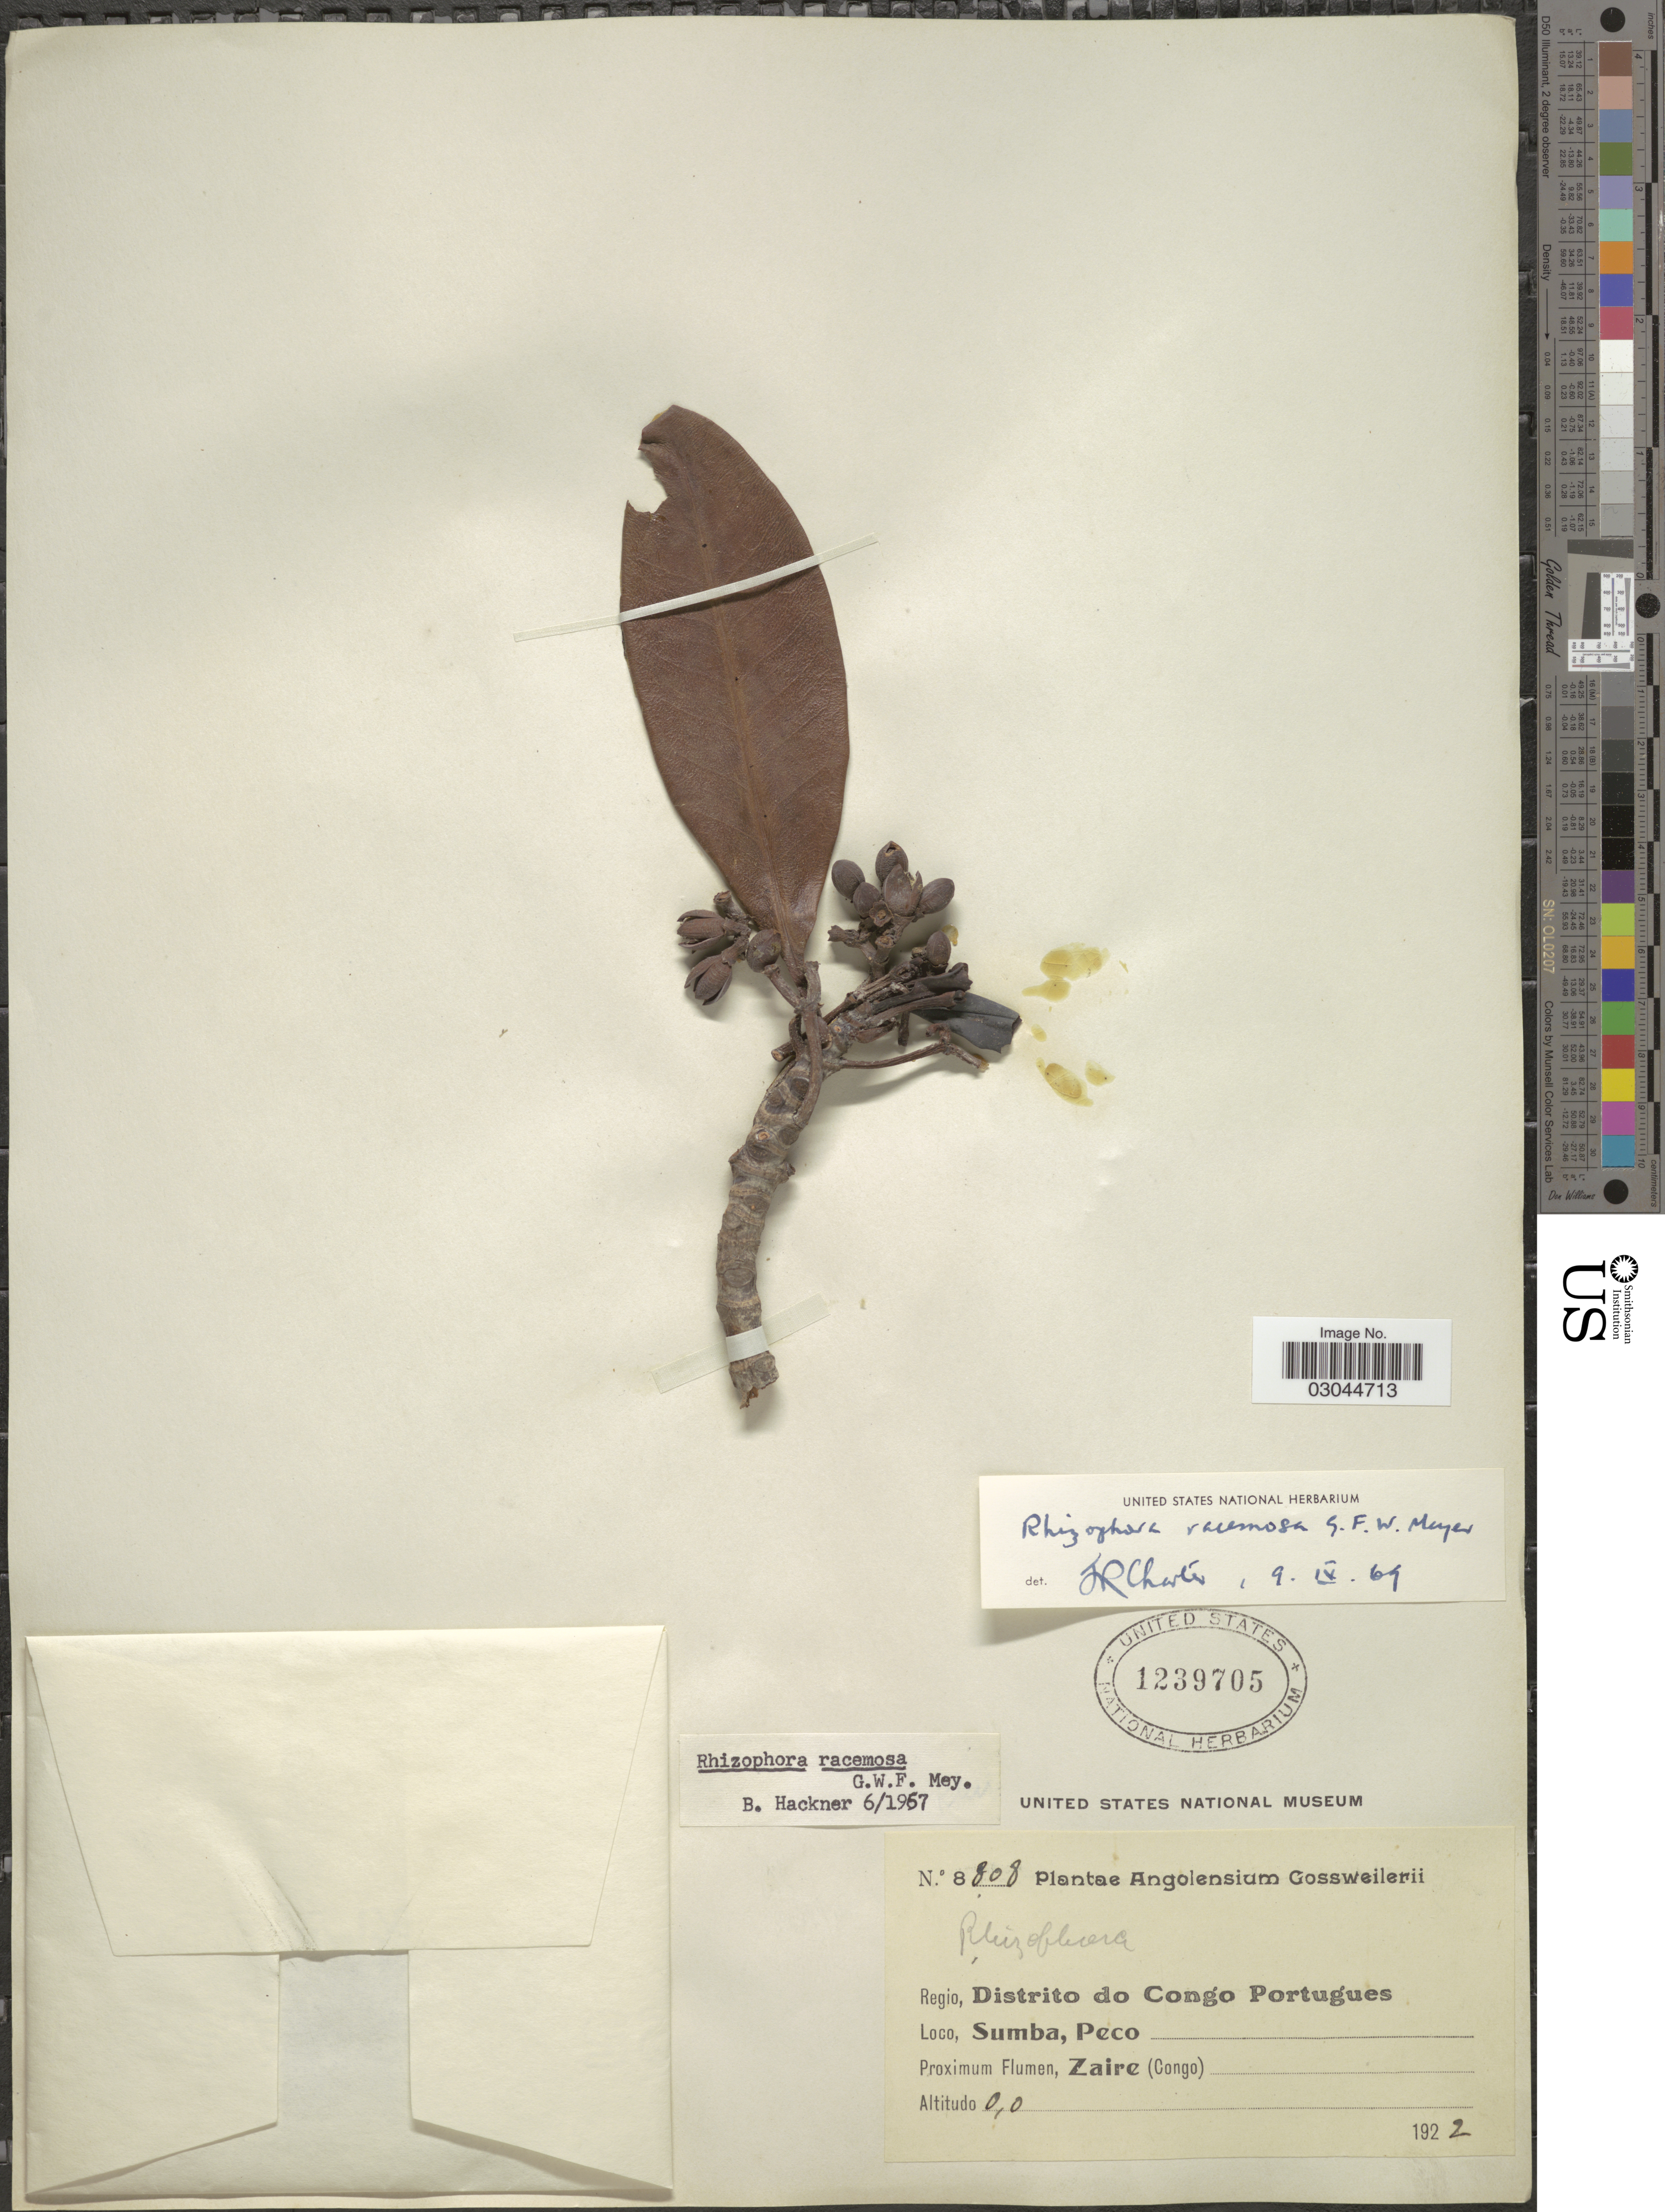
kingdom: Plantae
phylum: Tracheophyta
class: Magnoliopsida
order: Malpighiales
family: Rhizophoraceae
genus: Rhizophora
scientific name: Rhizophora racemosa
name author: G. Mey.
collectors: -. Gossweiler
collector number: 8808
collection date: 1922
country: Angola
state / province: Zaire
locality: Regio, Distrito do Congo Portugues. Sumba, Peco. Proximum Flumen, Zaire (Congo).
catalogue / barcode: US 1239705